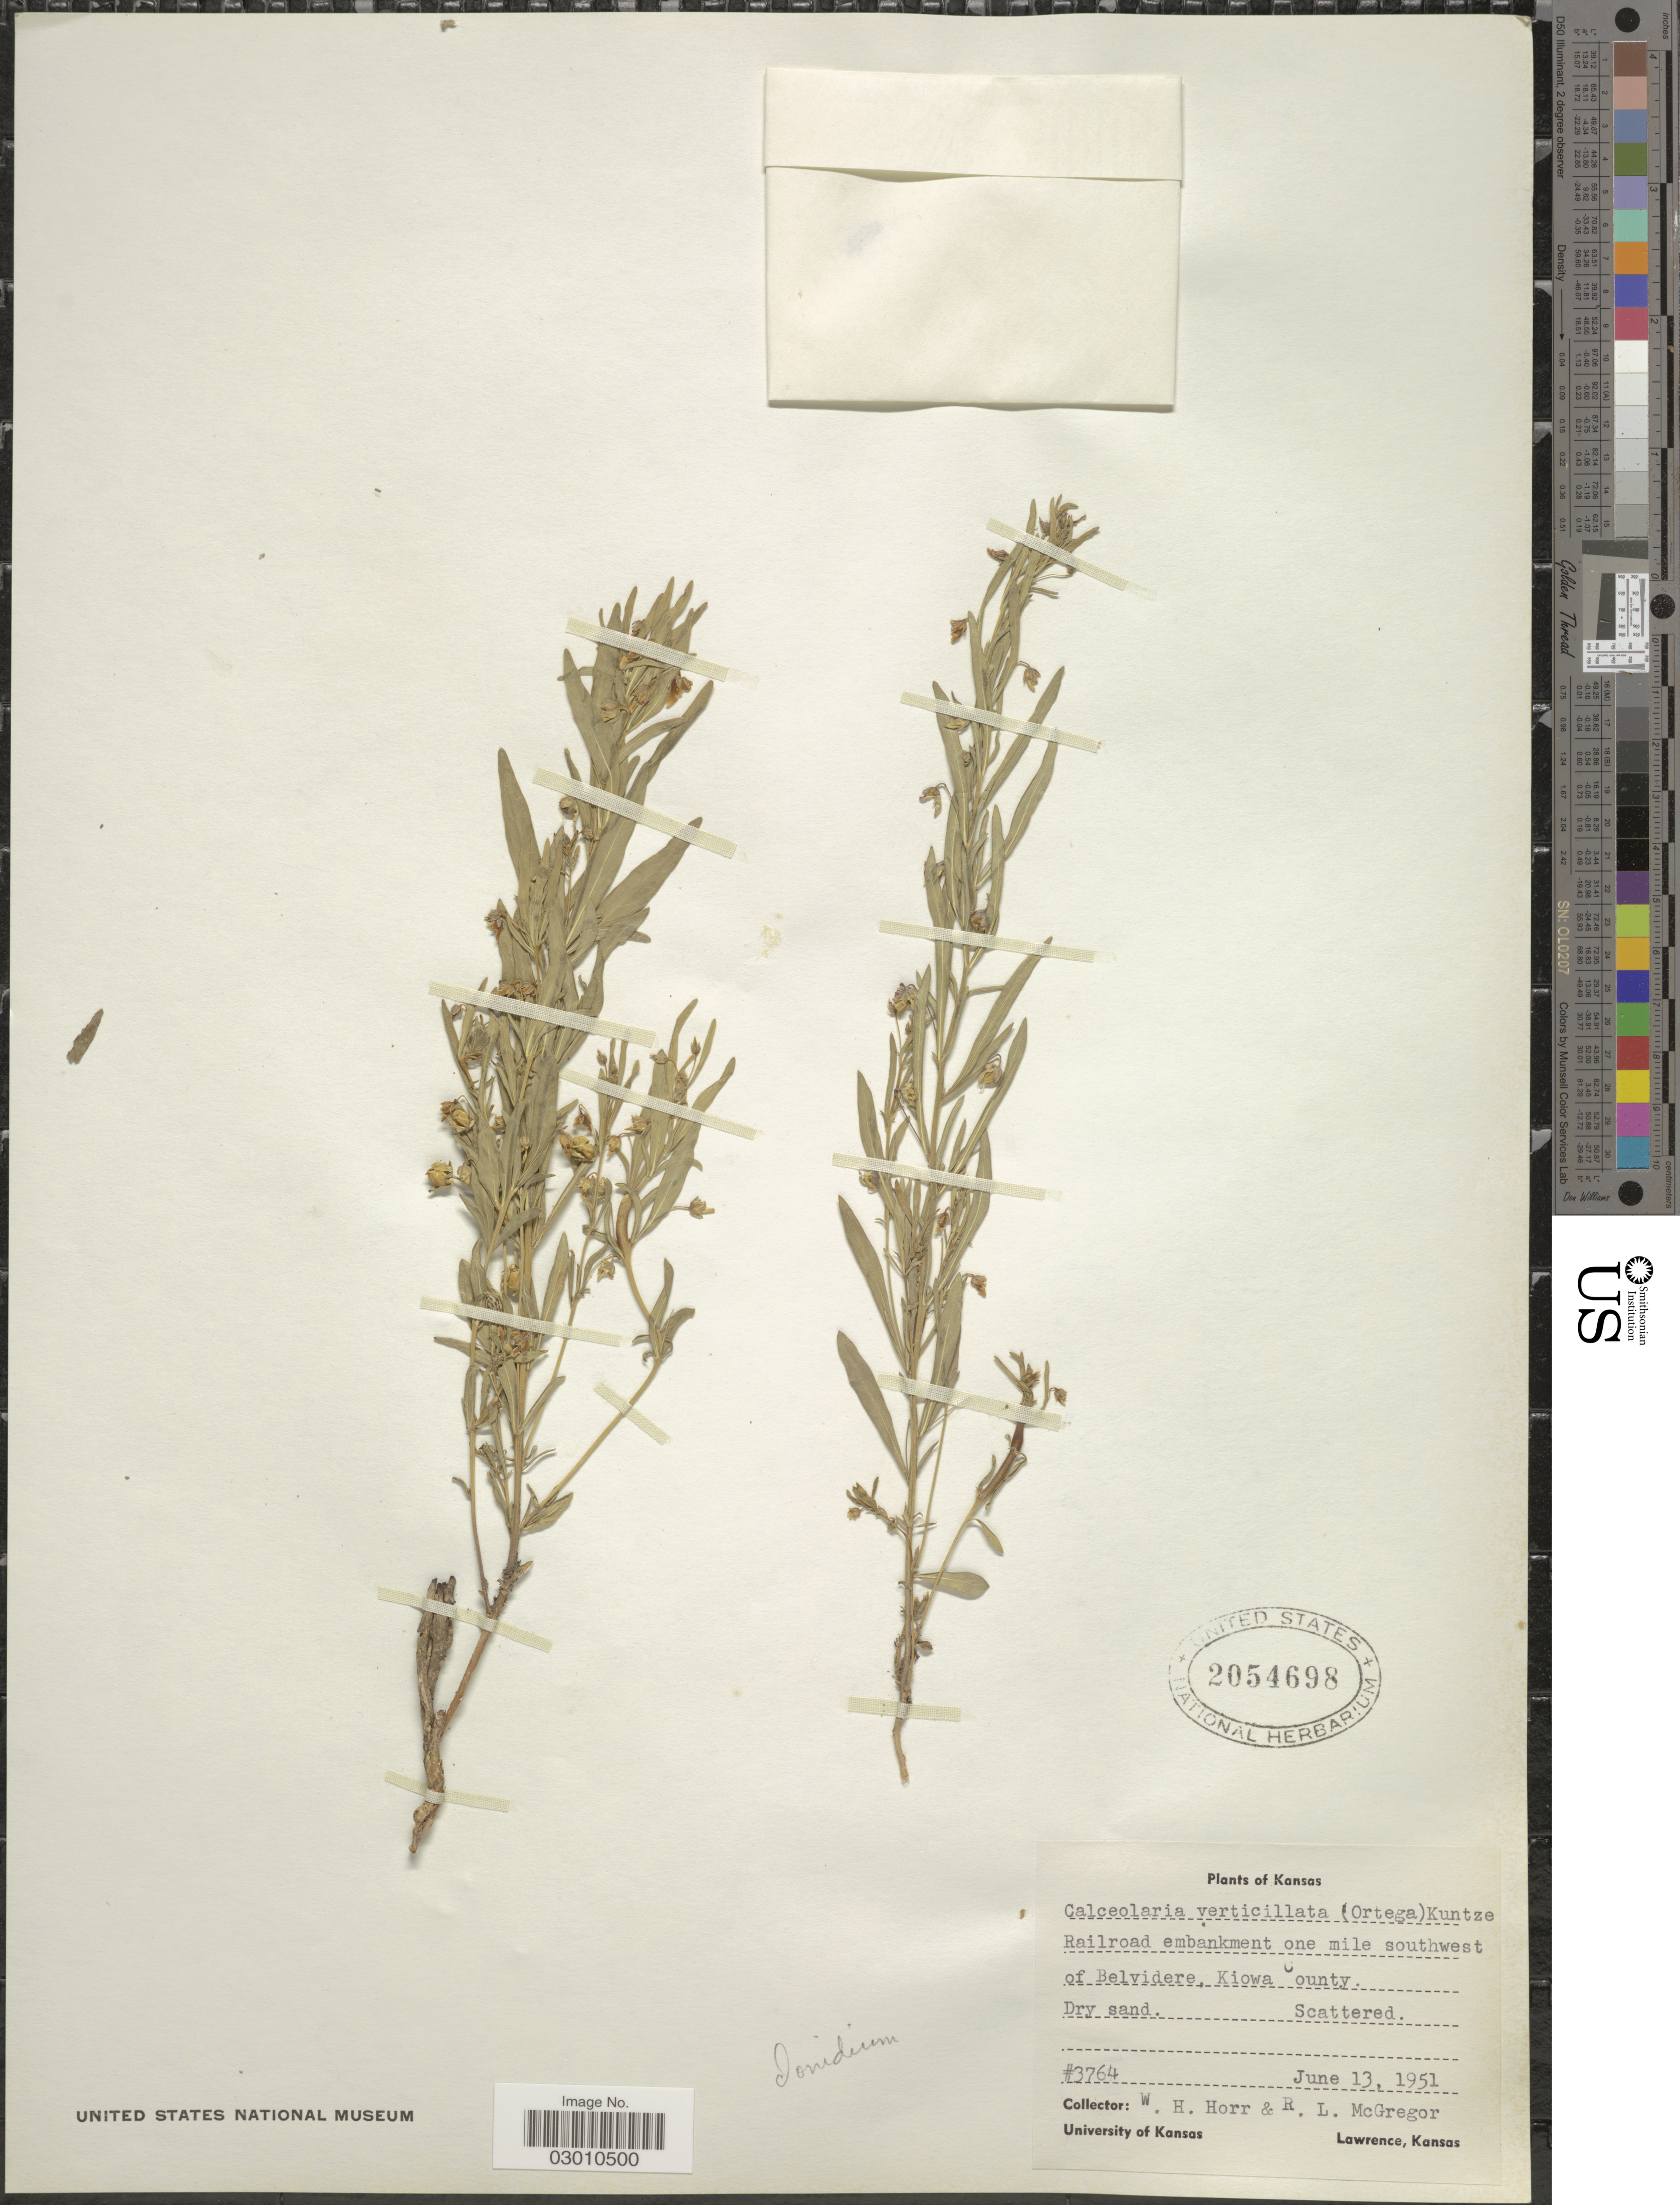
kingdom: Plantae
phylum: Tracheophyta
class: Magnoliopsida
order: Malpighiales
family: Violaceae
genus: Pombalia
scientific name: Pombalia verticillata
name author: (Ortega) Paula-Souza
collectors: W. H. Horr & R. McGregor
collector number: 3764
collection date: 1951-06-13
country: United States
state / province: Kansas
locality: Railroad embankment one mile southwest of Belvidere, Kiowa County.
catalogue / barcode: US 2054698